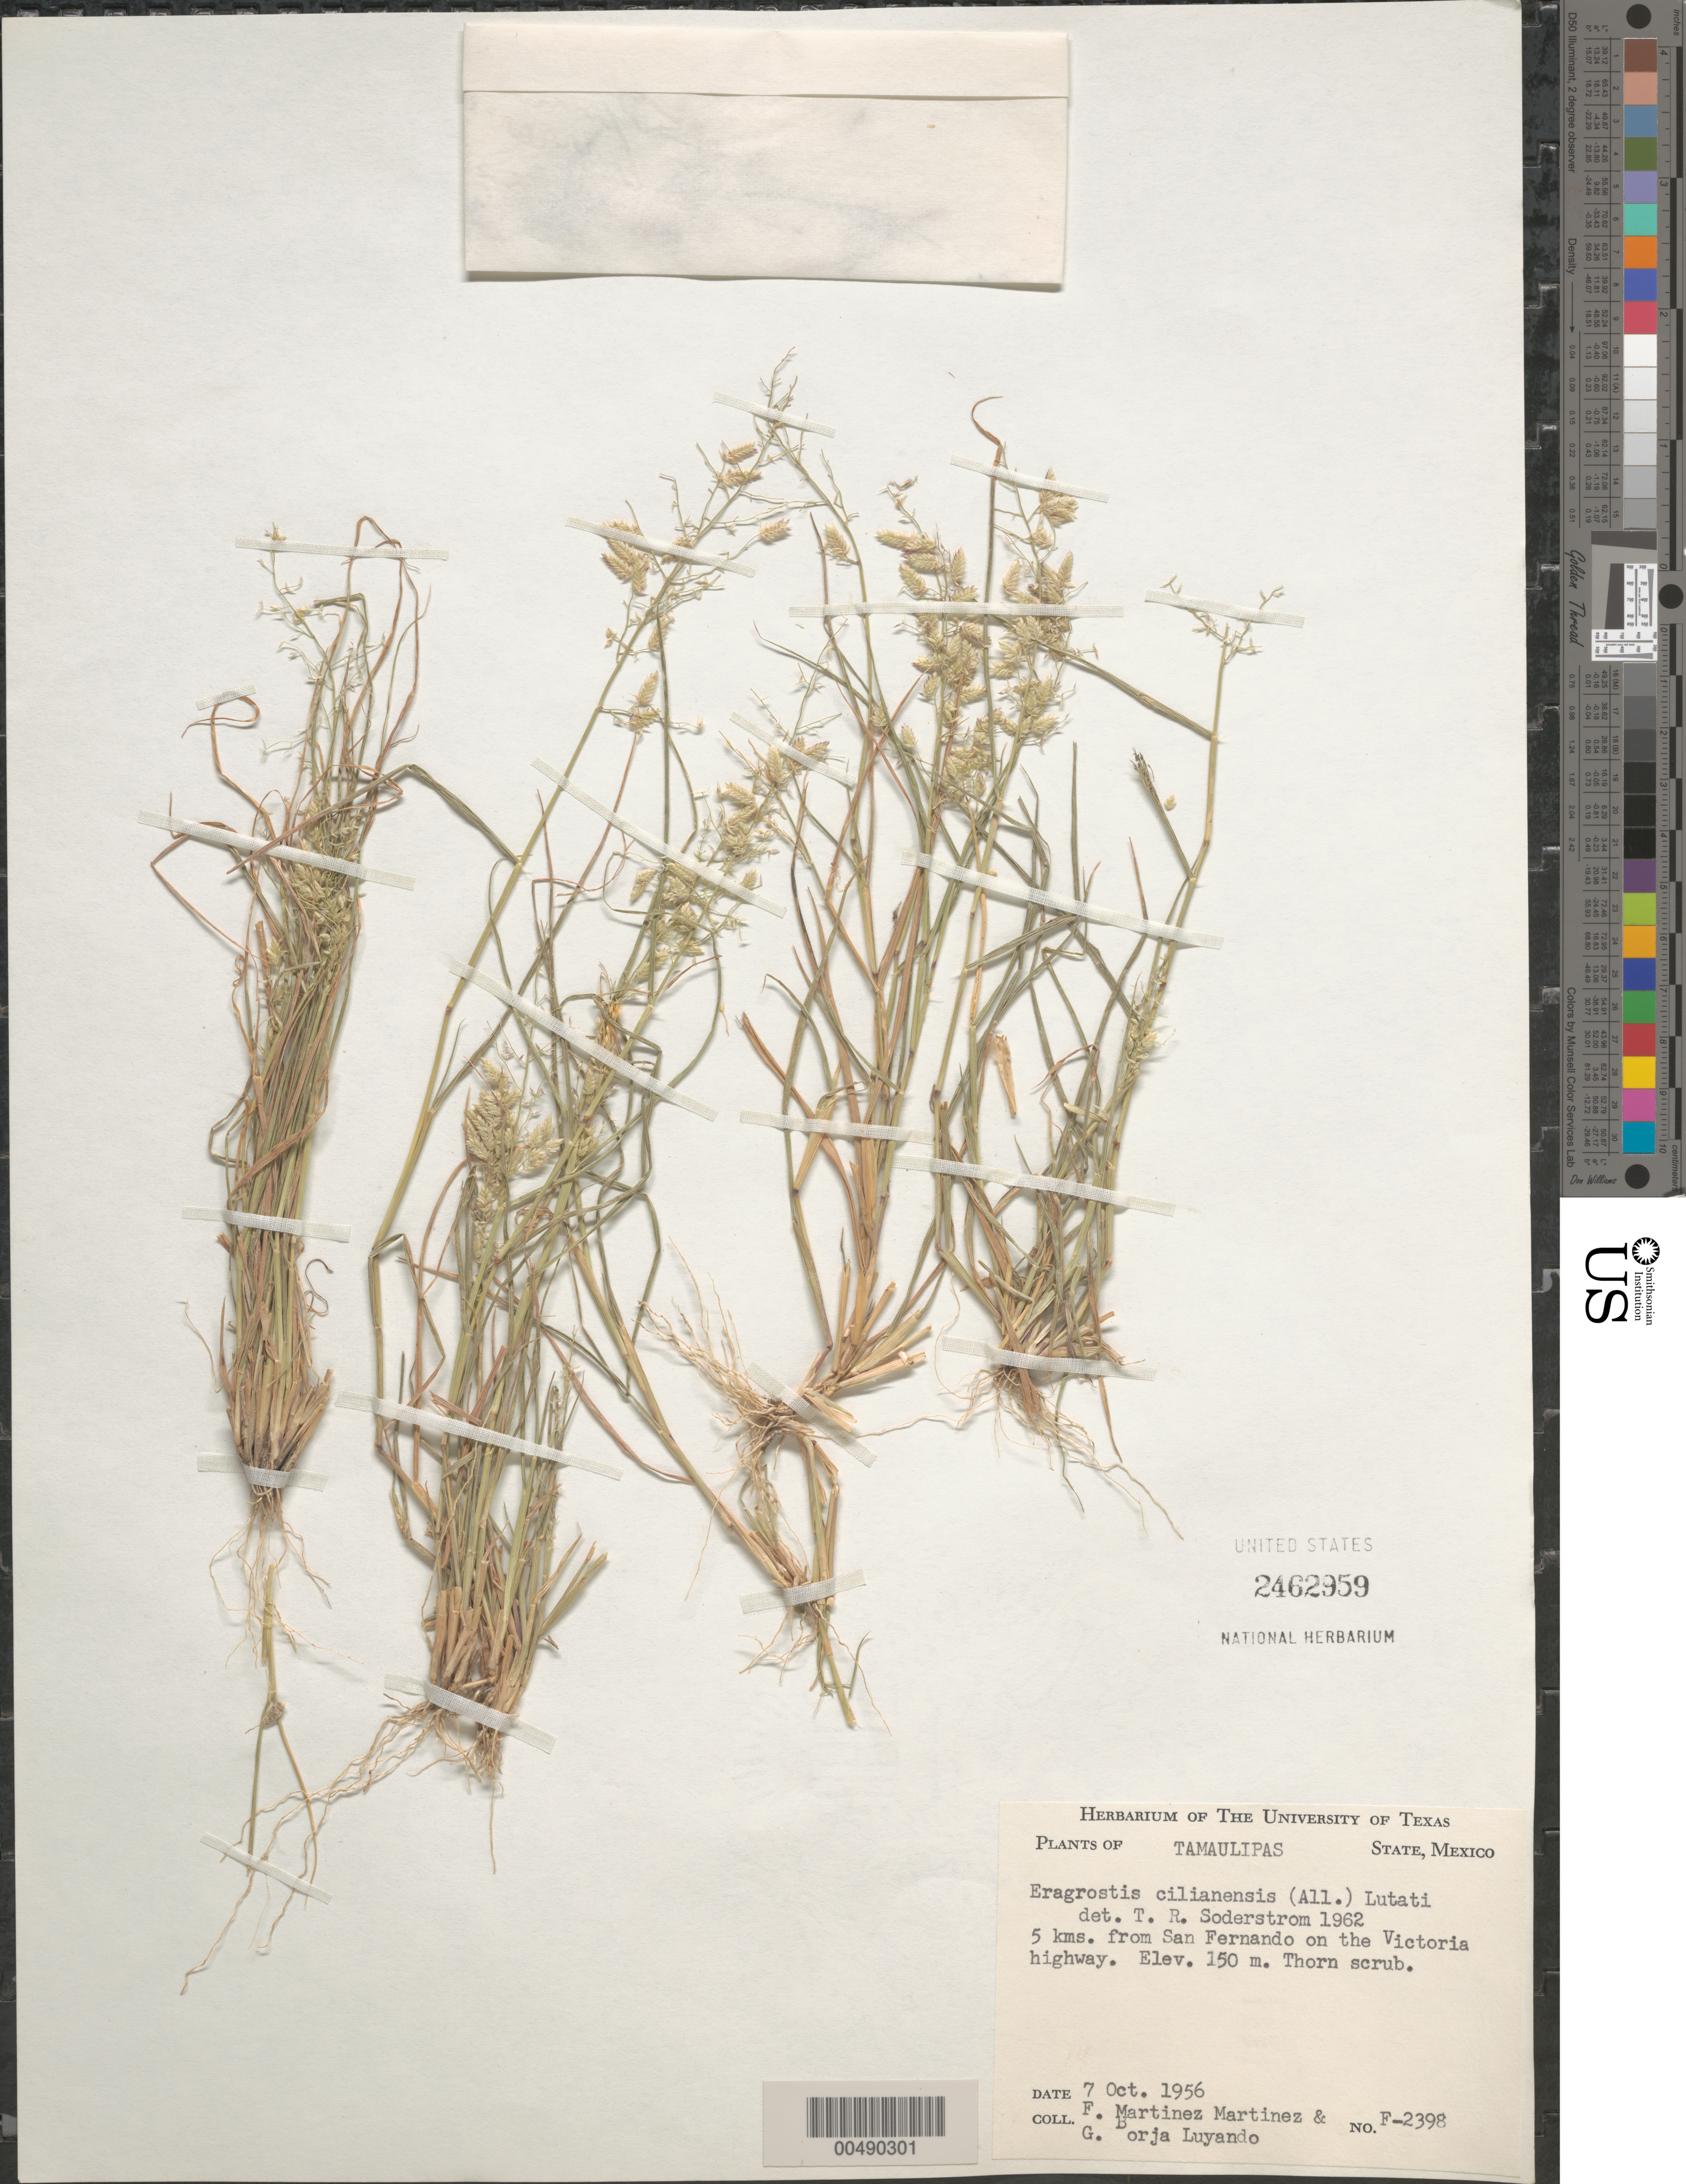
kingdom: Plantae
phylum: Tracheophyta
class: Liliopsida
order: Poales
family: Poaceae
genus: Eragrostis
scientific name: Eragrostis cilianensis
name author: (Bellardi) Vignolo ex Janch.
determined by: Soderstrom, T. R.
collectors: F. Martinez-M. & G. Borja-Luyando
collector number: F-2398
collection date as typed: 7 Oct 1956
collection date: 1956-10-07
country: Mexico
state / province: Tamaulipas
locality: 5 km from San Fernando on the Victoria hwy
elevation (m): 150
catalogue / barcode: US 2462959